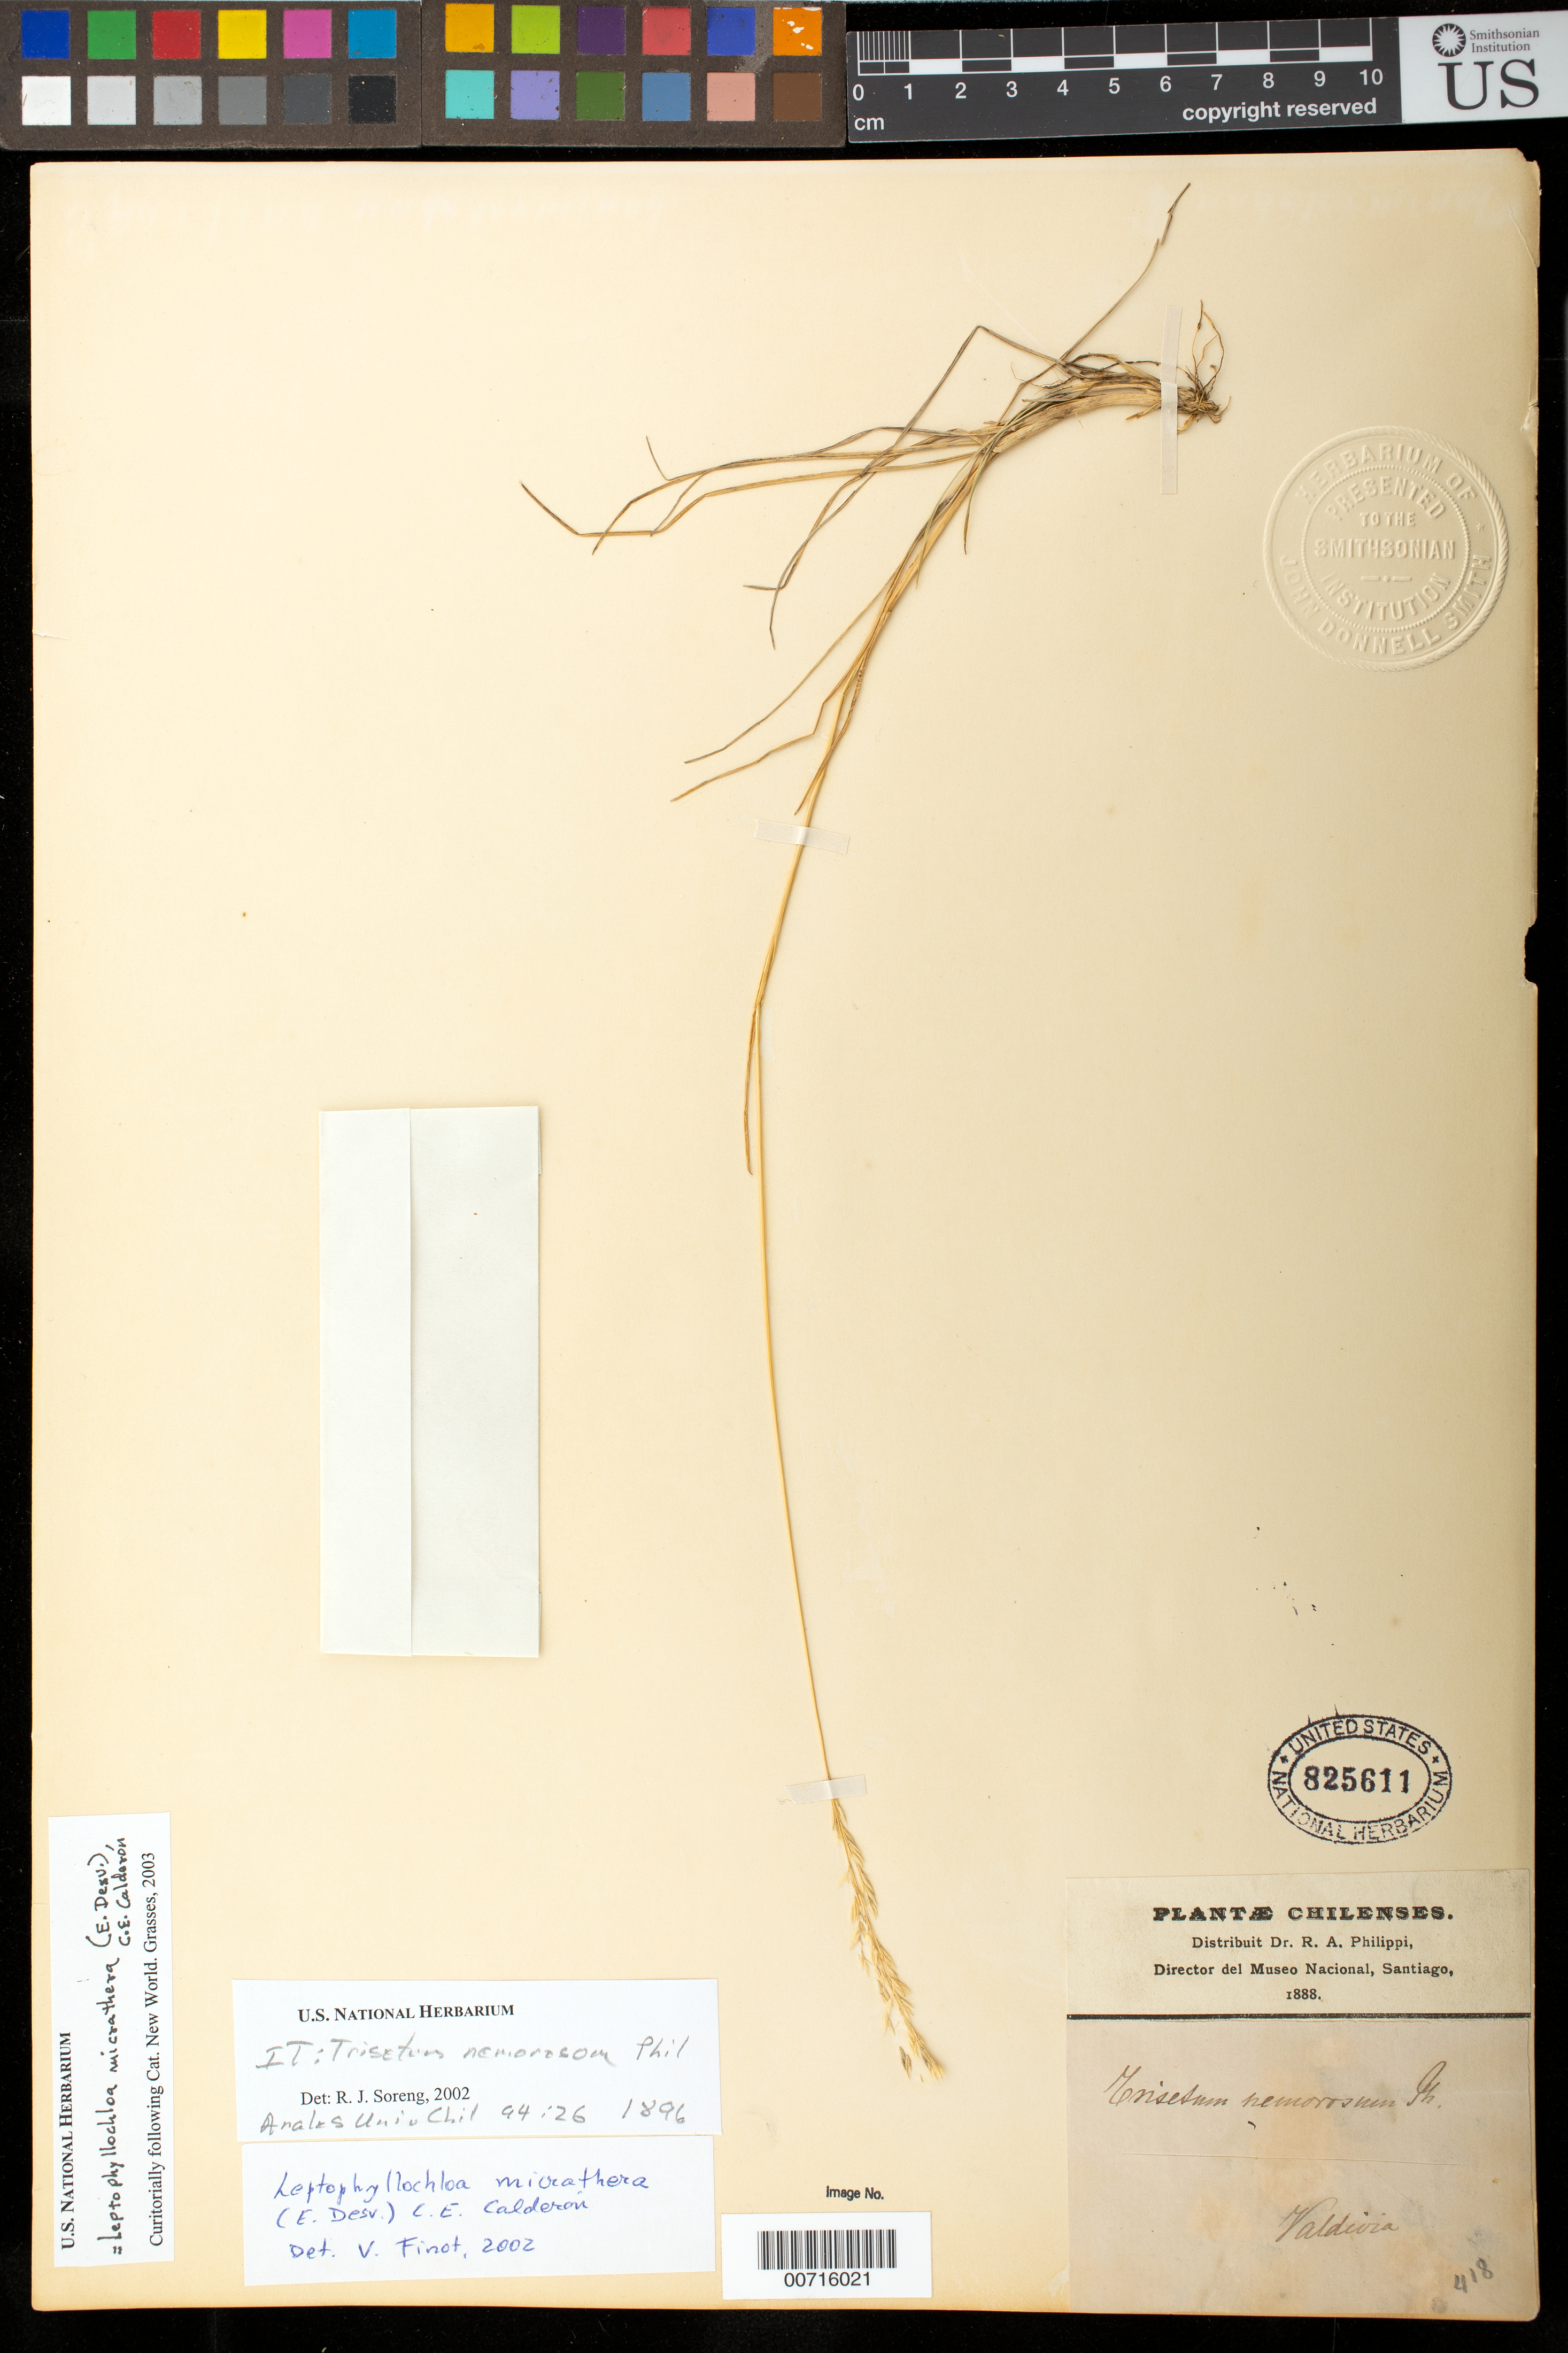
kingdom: Plantae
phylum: Tracheophyta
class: Liliopsida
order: Poales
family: Poaceae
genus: Trisetum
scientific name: Trisetum nemorosum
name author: Phil.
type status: Isotype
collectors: R. A. Philippi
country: Chile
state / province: Los Ríos (XIV)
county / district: Valdivia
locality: San Juan.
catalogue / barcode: US 825611